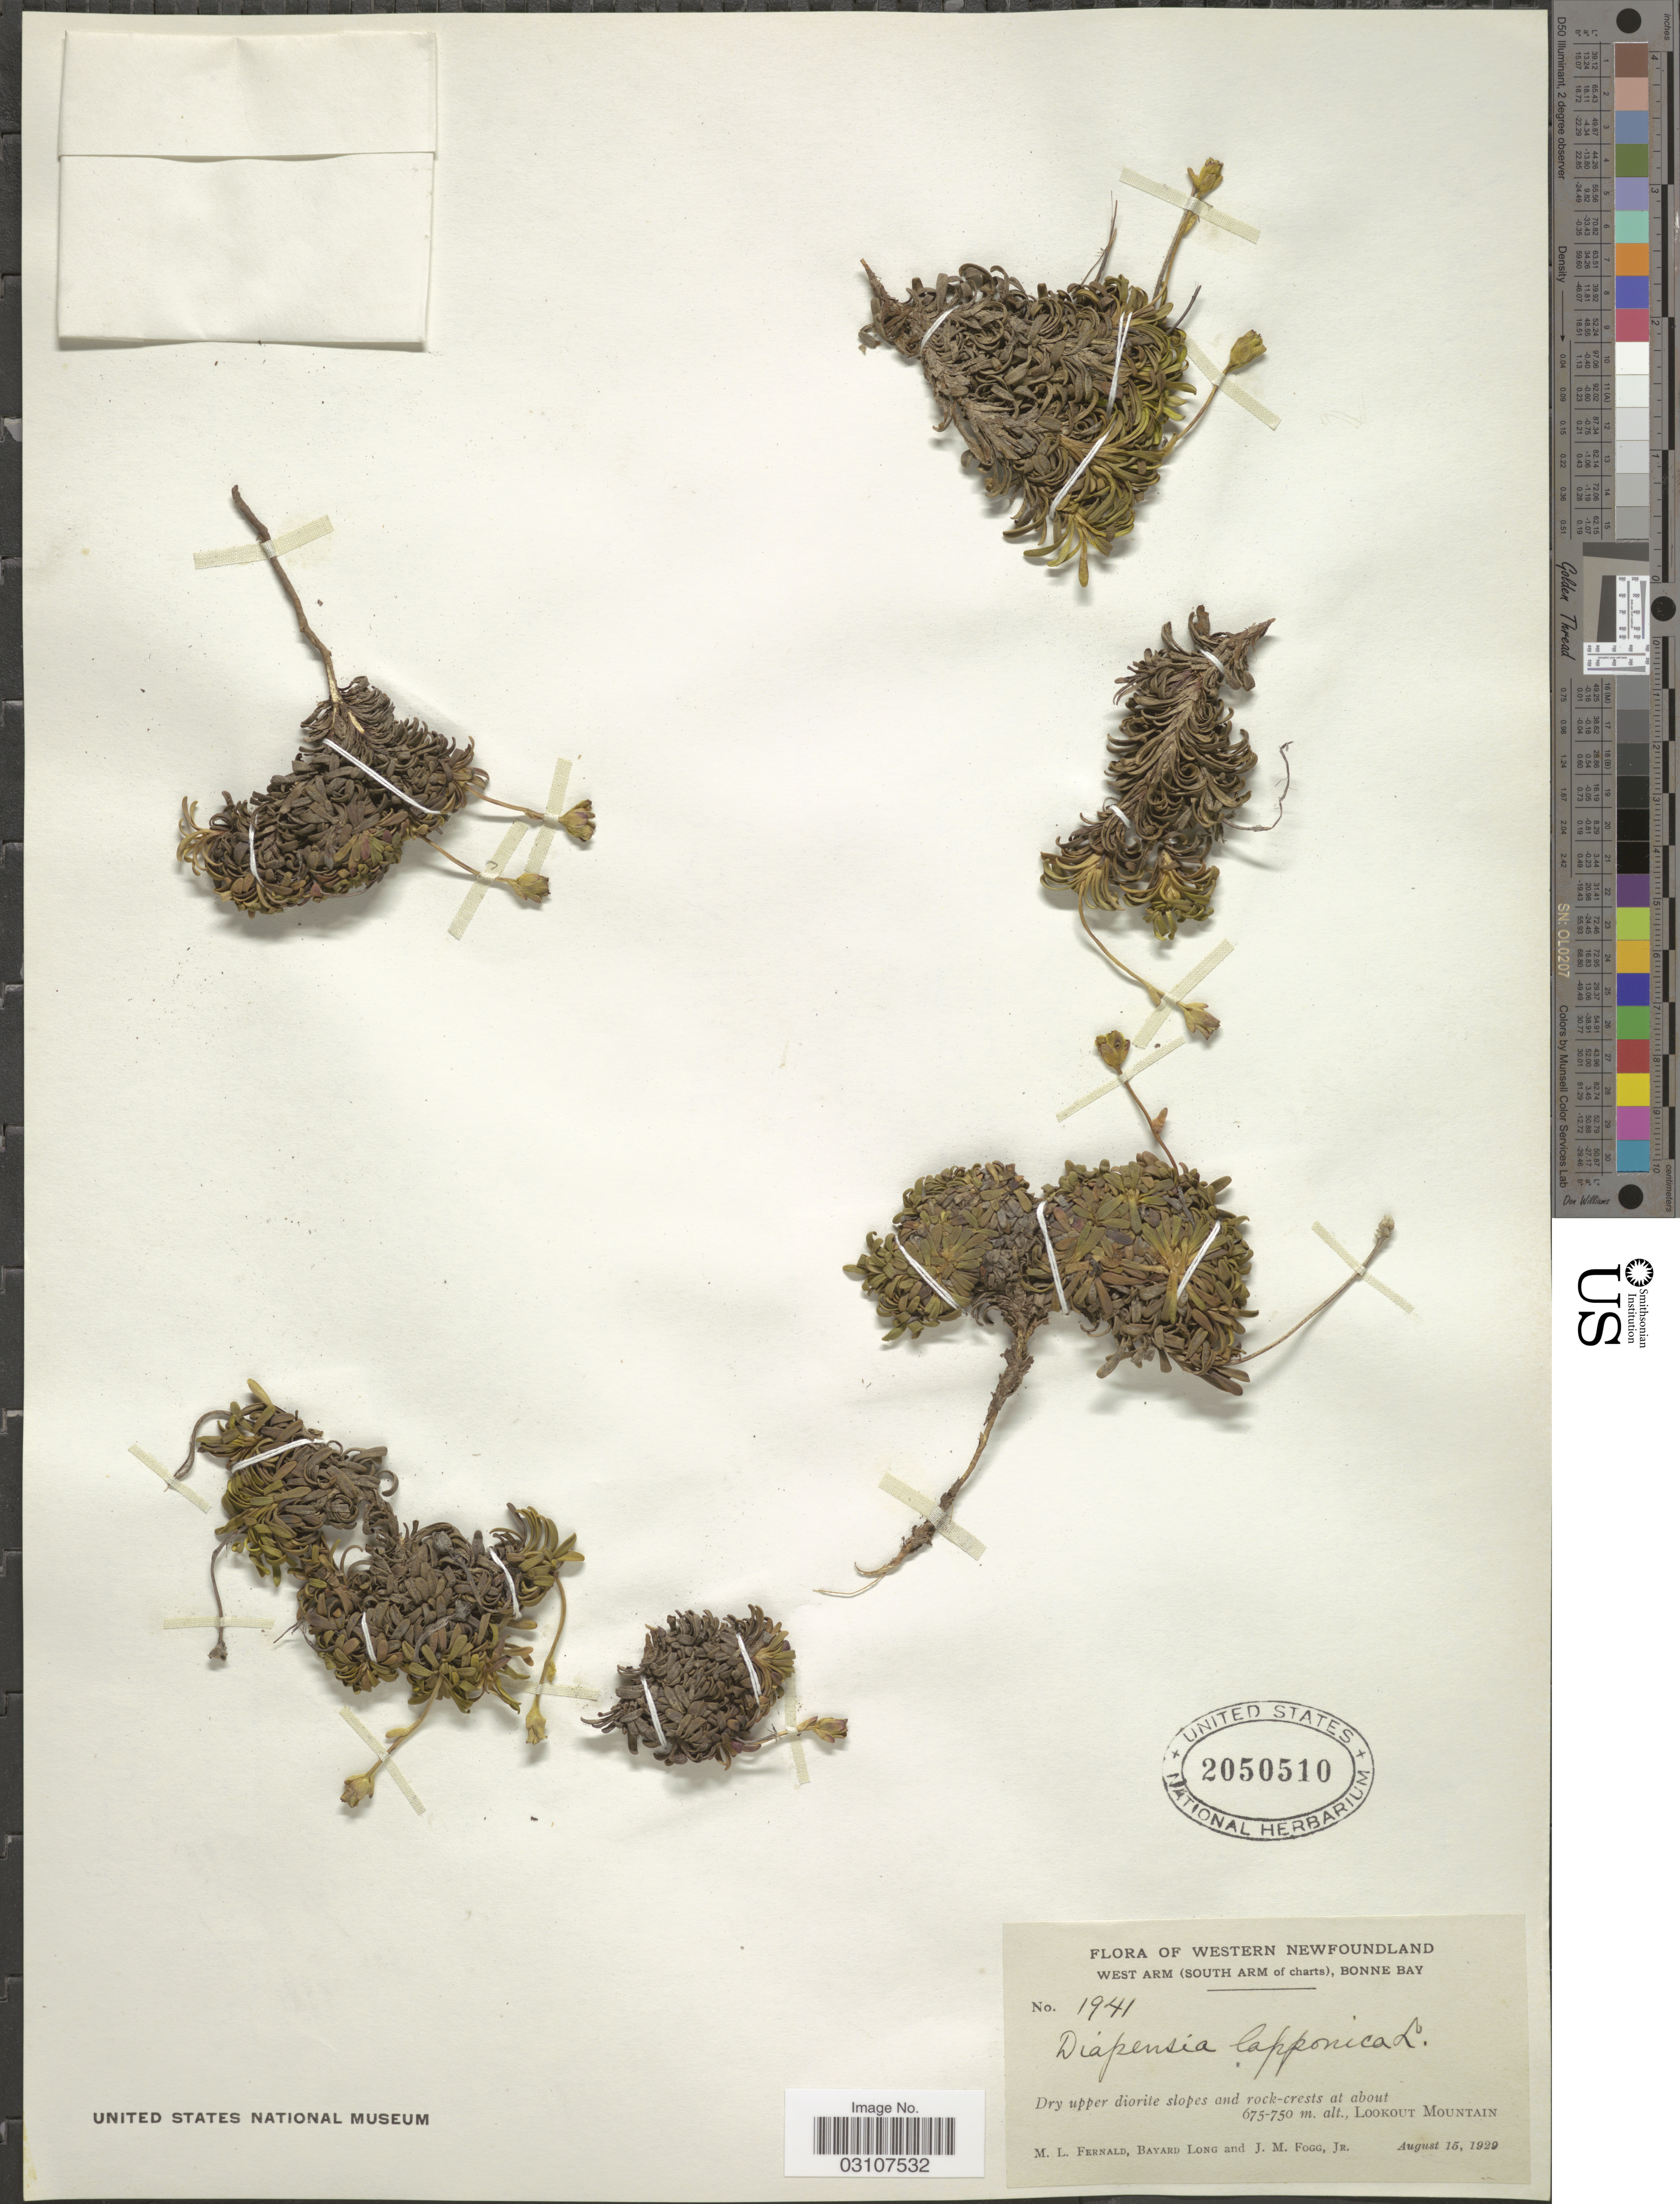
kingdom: Plantae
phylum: Tracheophyta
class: Magnoliopsida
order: Ericales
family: Diapensiaceae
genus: Diapensia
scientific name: Diapensia lapponica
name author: L.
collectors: M. L. Fernald, B. Long & J. Fogg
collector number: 1941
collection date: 1929-08-15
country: Canada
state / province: Newfoundland and Labrador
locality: Western Newfoundland. West arm (South Arm of charts), Bonne Bay. Lookout Mountain.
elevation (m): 675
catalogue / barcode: US 2050510